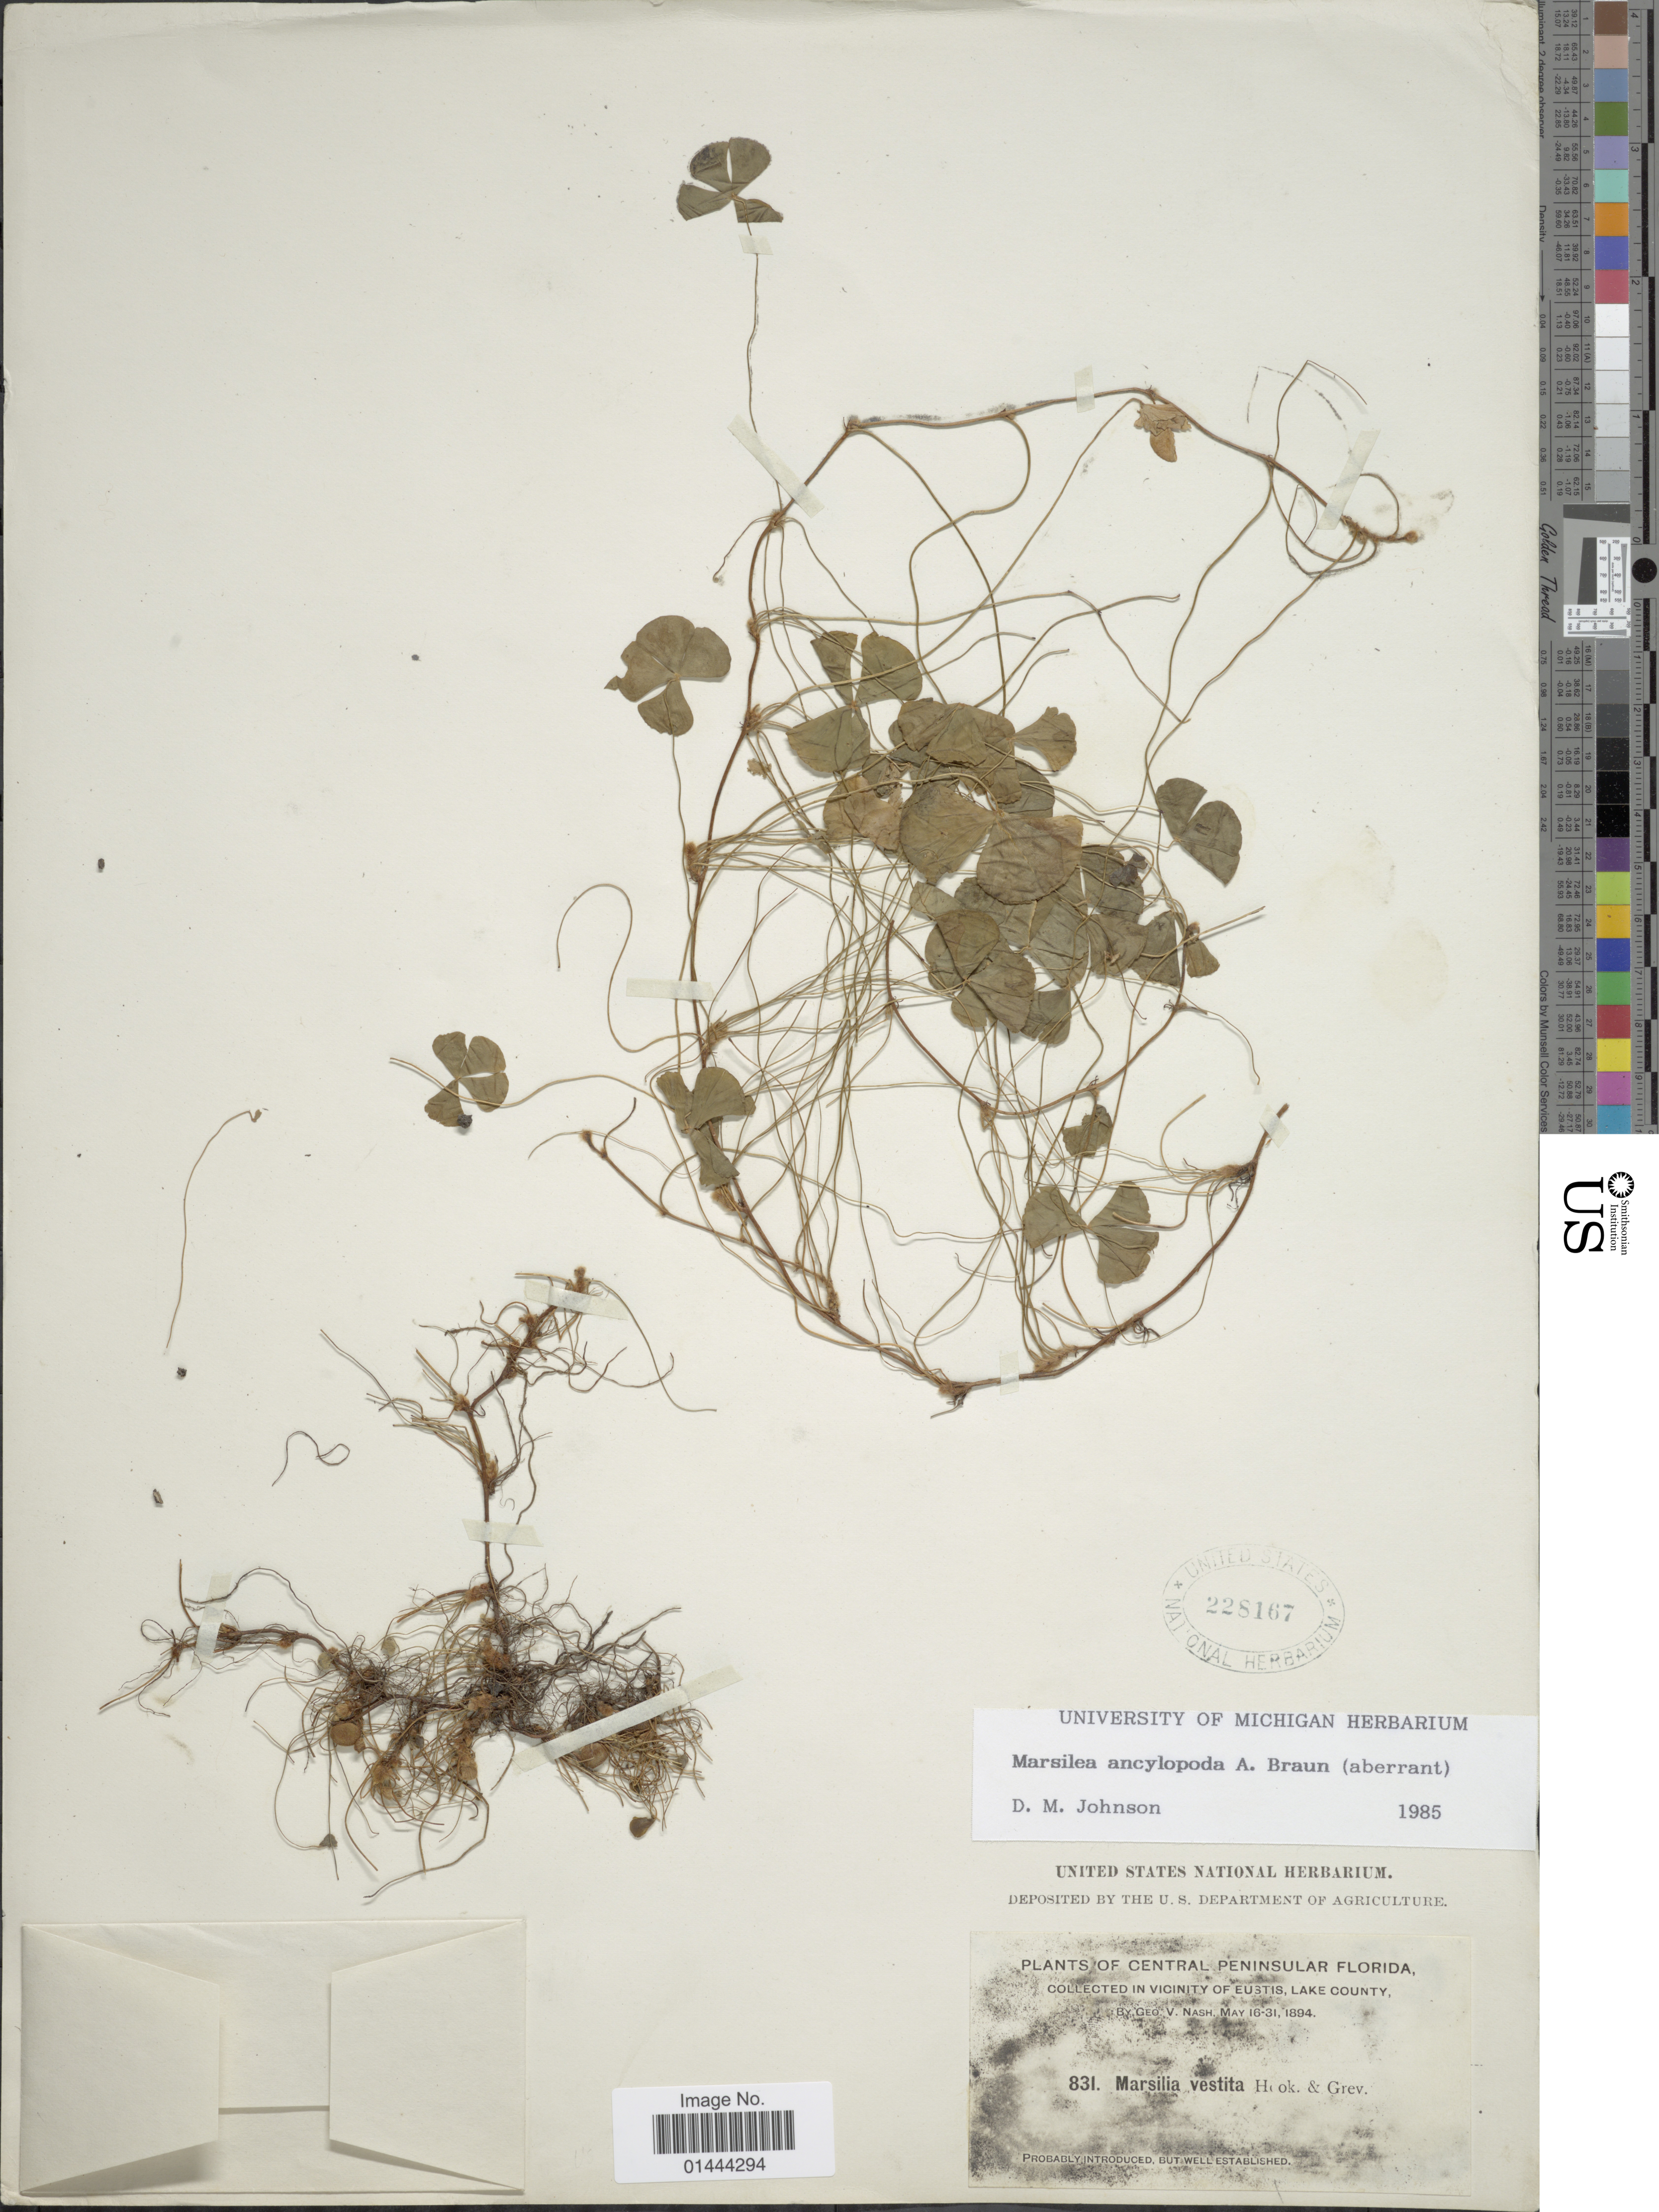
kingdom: Plantae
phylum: Tracheophyta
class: Polypodiopsida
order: Salviniales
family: Marsileaceae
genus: Marsilea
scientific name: Marsilea ancylopoda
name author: A. Braun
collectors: G. V. Nash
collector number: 831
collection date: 1894-05-16/1894-05-31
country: United States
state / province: Florida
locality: Central Peninsular, in vicinity of Eustis, Lake County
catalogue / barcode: US 228167